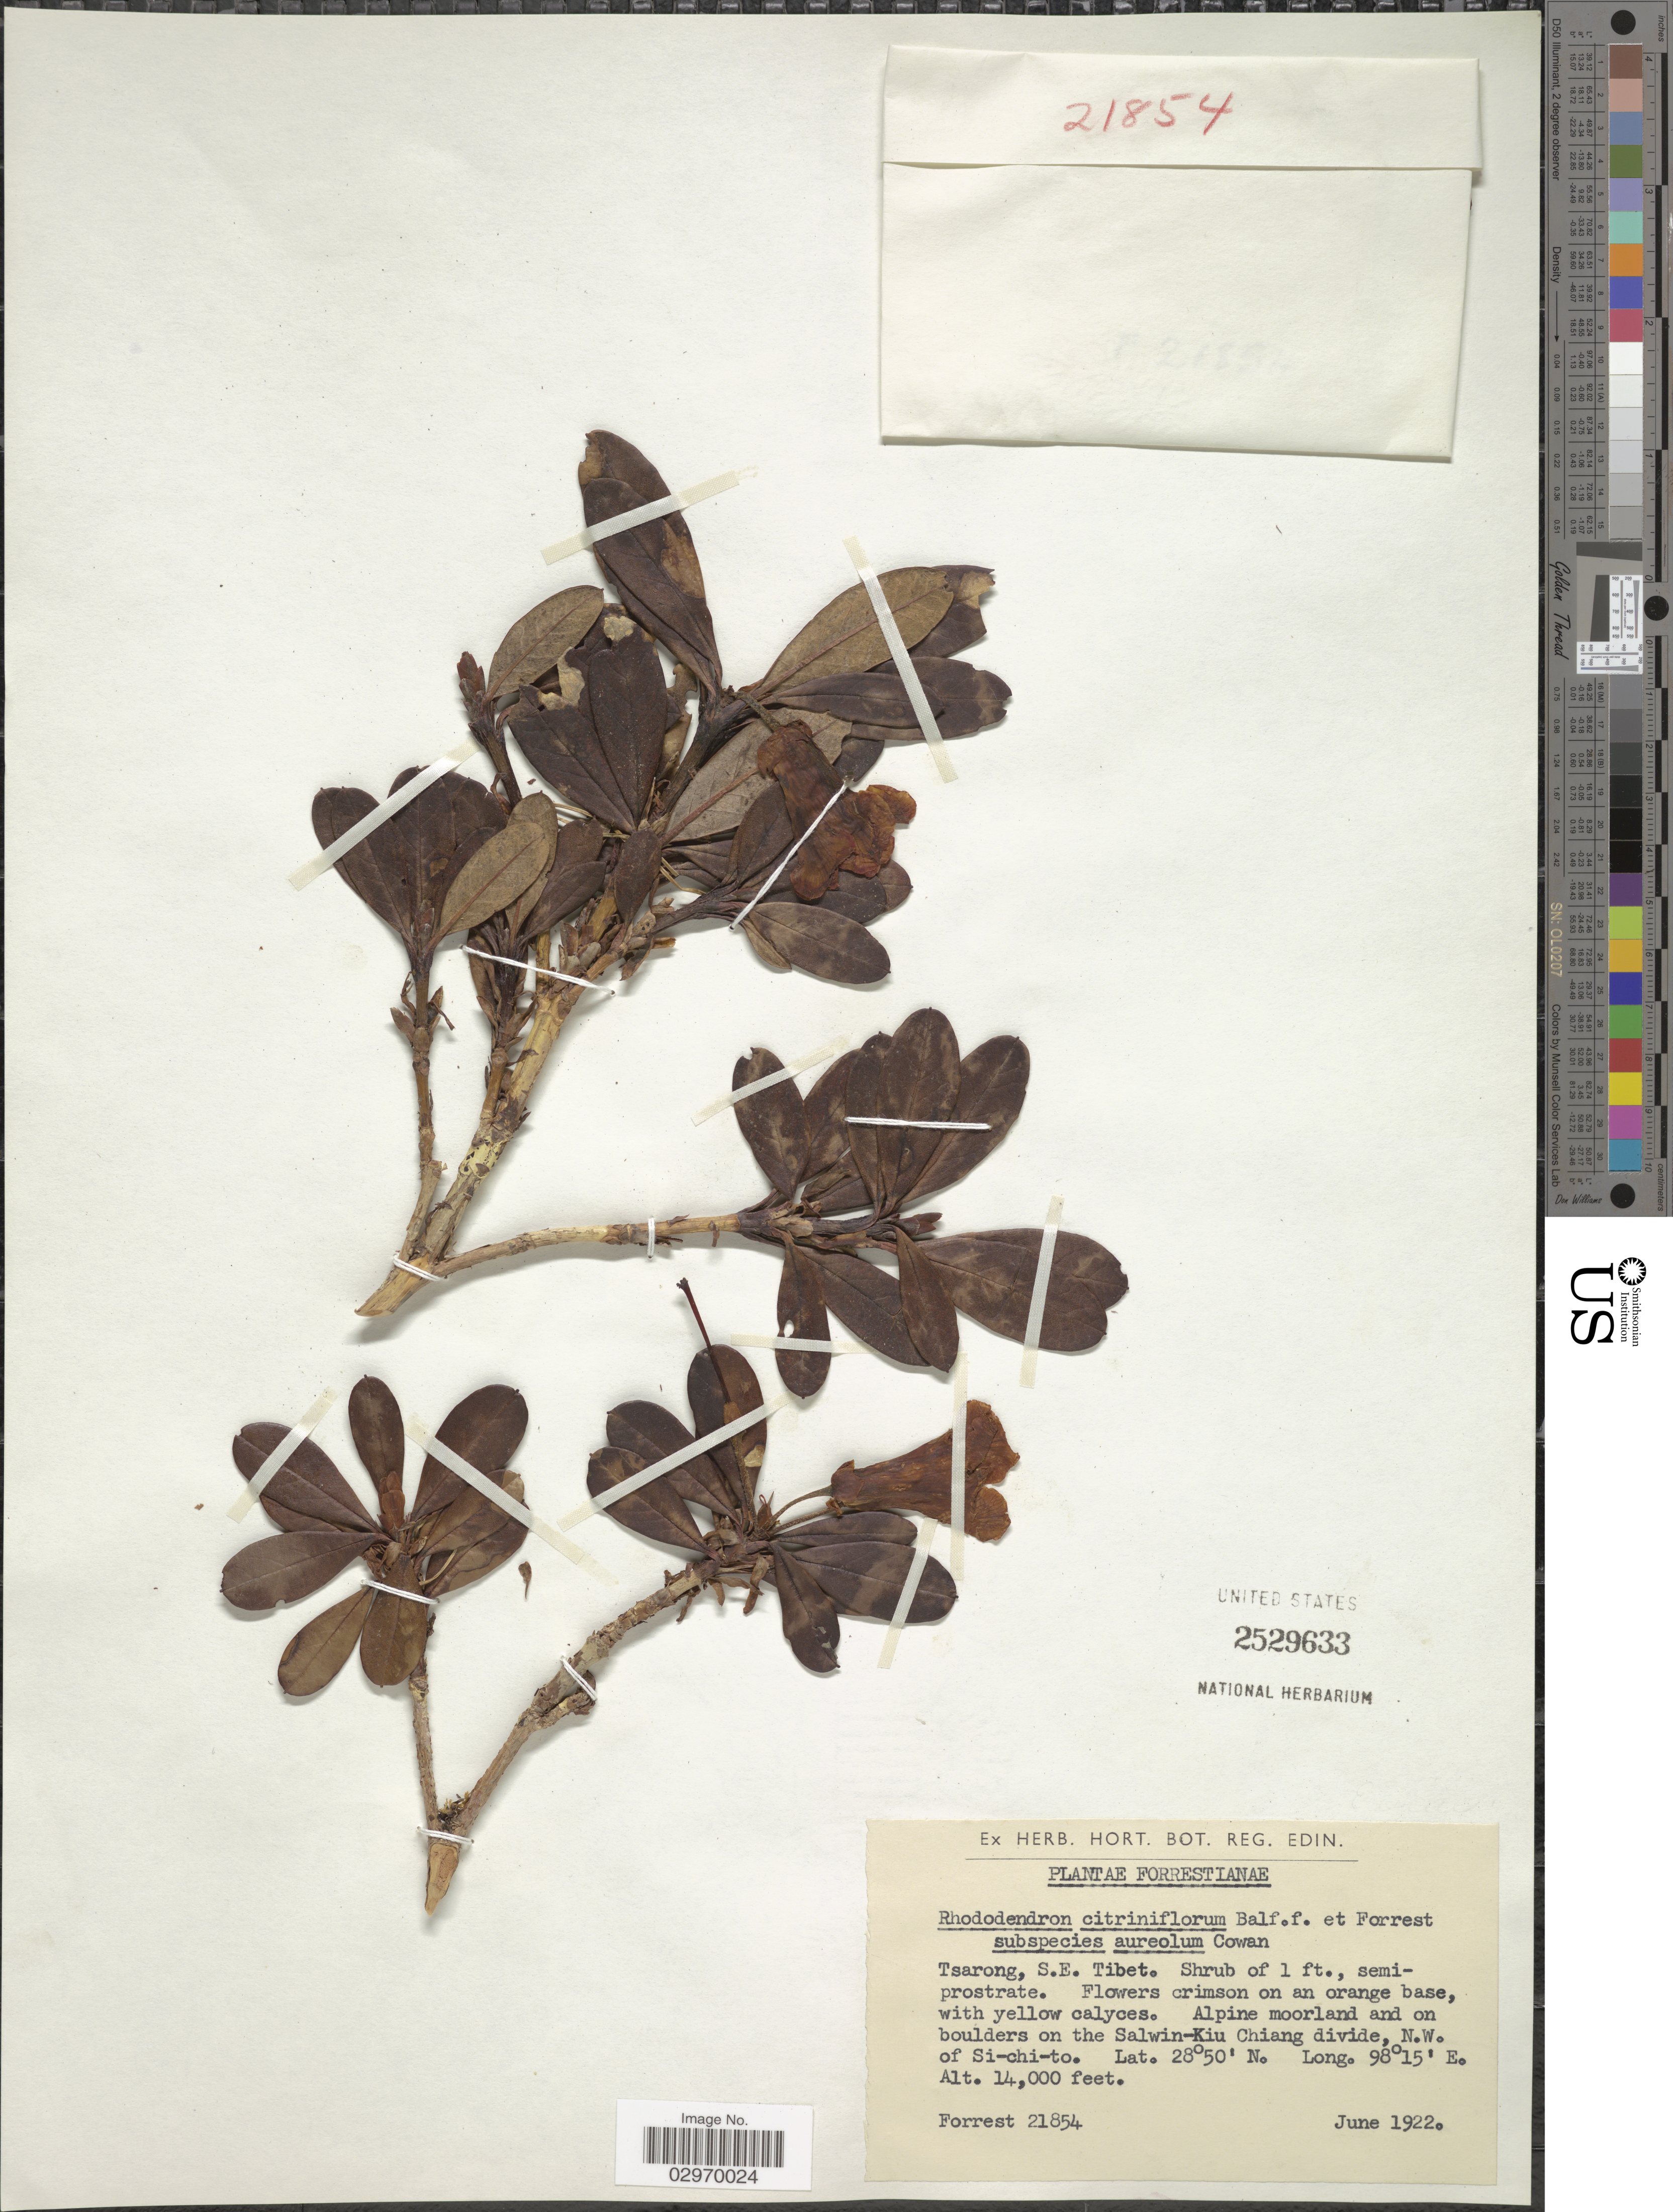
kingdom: Plantae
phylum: Tracheophyta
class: Magnoliopsida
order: Ericales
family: Ericaceae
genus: Rhododendron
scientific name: Rhododendron citriniflorum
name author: Balf. f. & Forrest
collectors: -. Forrest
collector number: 21854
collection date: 1922-06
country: China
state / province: Xizang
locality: Tsarong, S.E. Tibet, Alpine moorland and on boulders on the Salwin-Kiu Chiang divide, N.W. of Si-chi-to.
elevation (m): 4267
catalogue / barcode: US 2529633